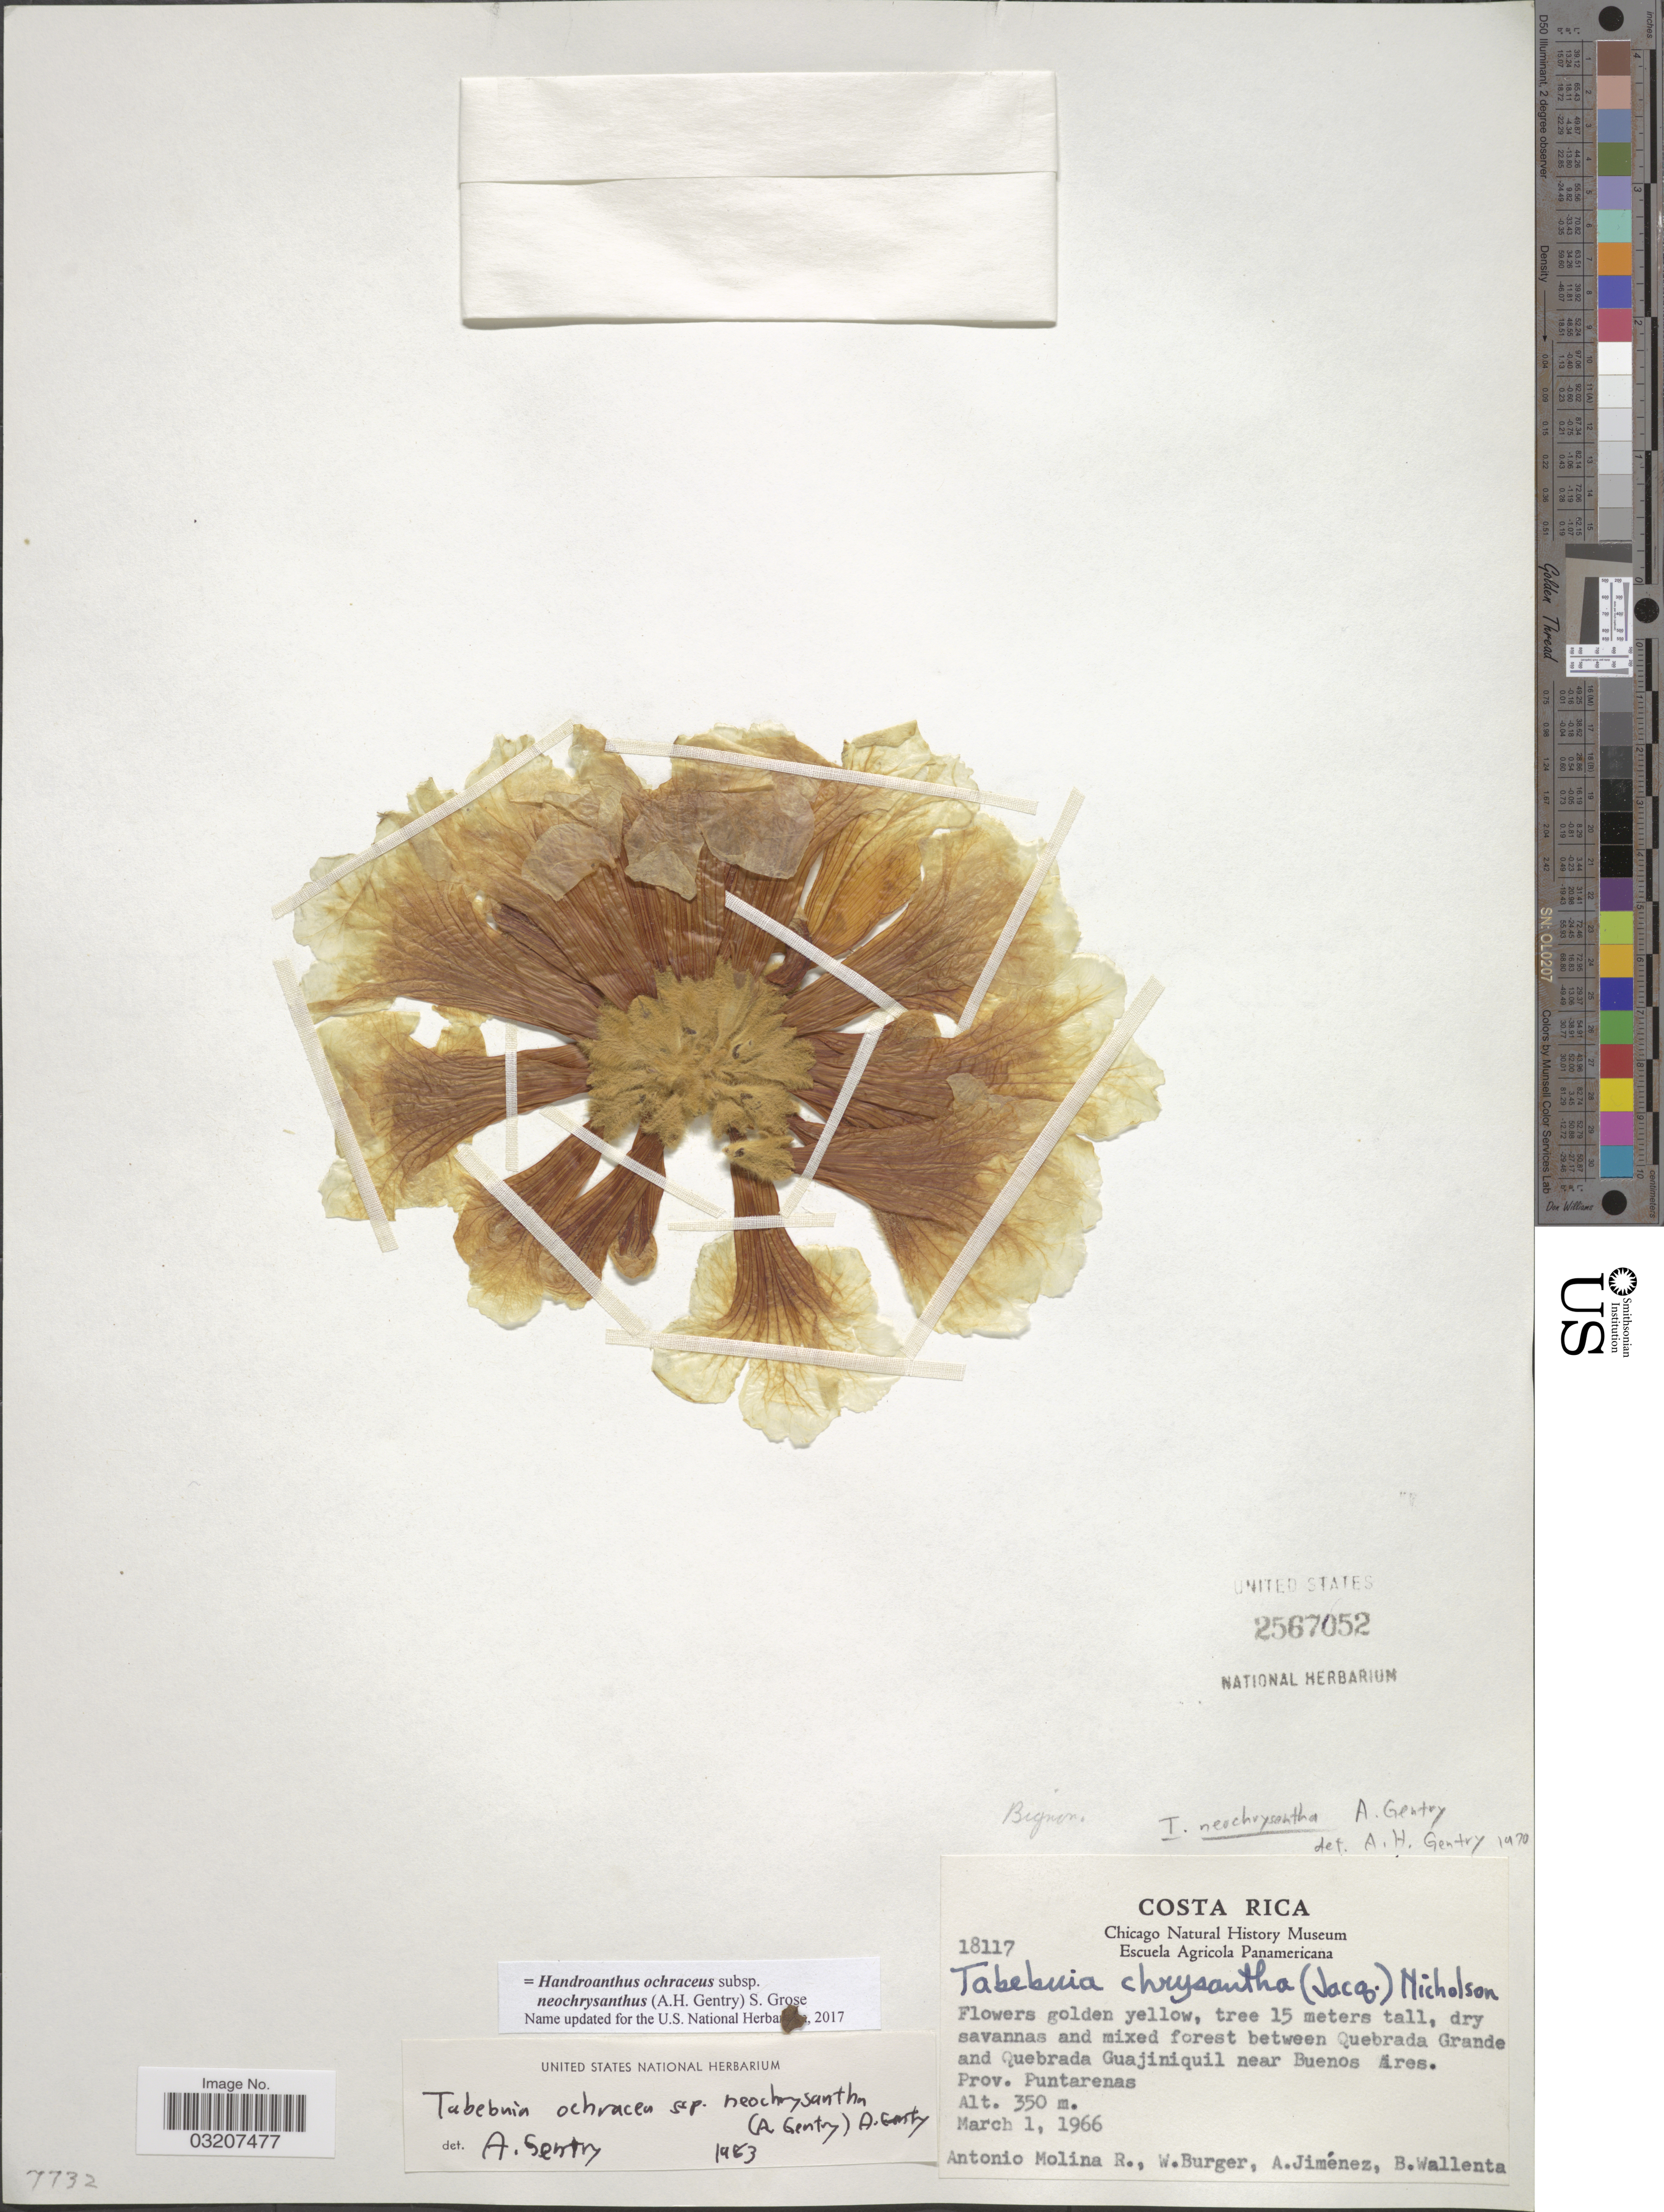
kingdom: Plantae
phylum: Tracheophyta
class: Magnoliopsida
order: Lamiales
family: Bignoniaceae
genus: Handroanthus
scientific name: Handroanthus ochraceus subsp. neochrysanthus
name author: (A.H. Gentry) S.O. Grose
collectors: A. Molina R., W. Burger, A. Jiménez & B. Wallenta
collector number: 18117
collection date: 1966-03-01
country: Costa Rica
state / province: Puntarenas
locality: Dry savannas and mixed forest between Quebrada Grande and Quebrada Guajiniquil near Buenos Aires.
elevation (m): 350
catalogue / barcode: US 2567052